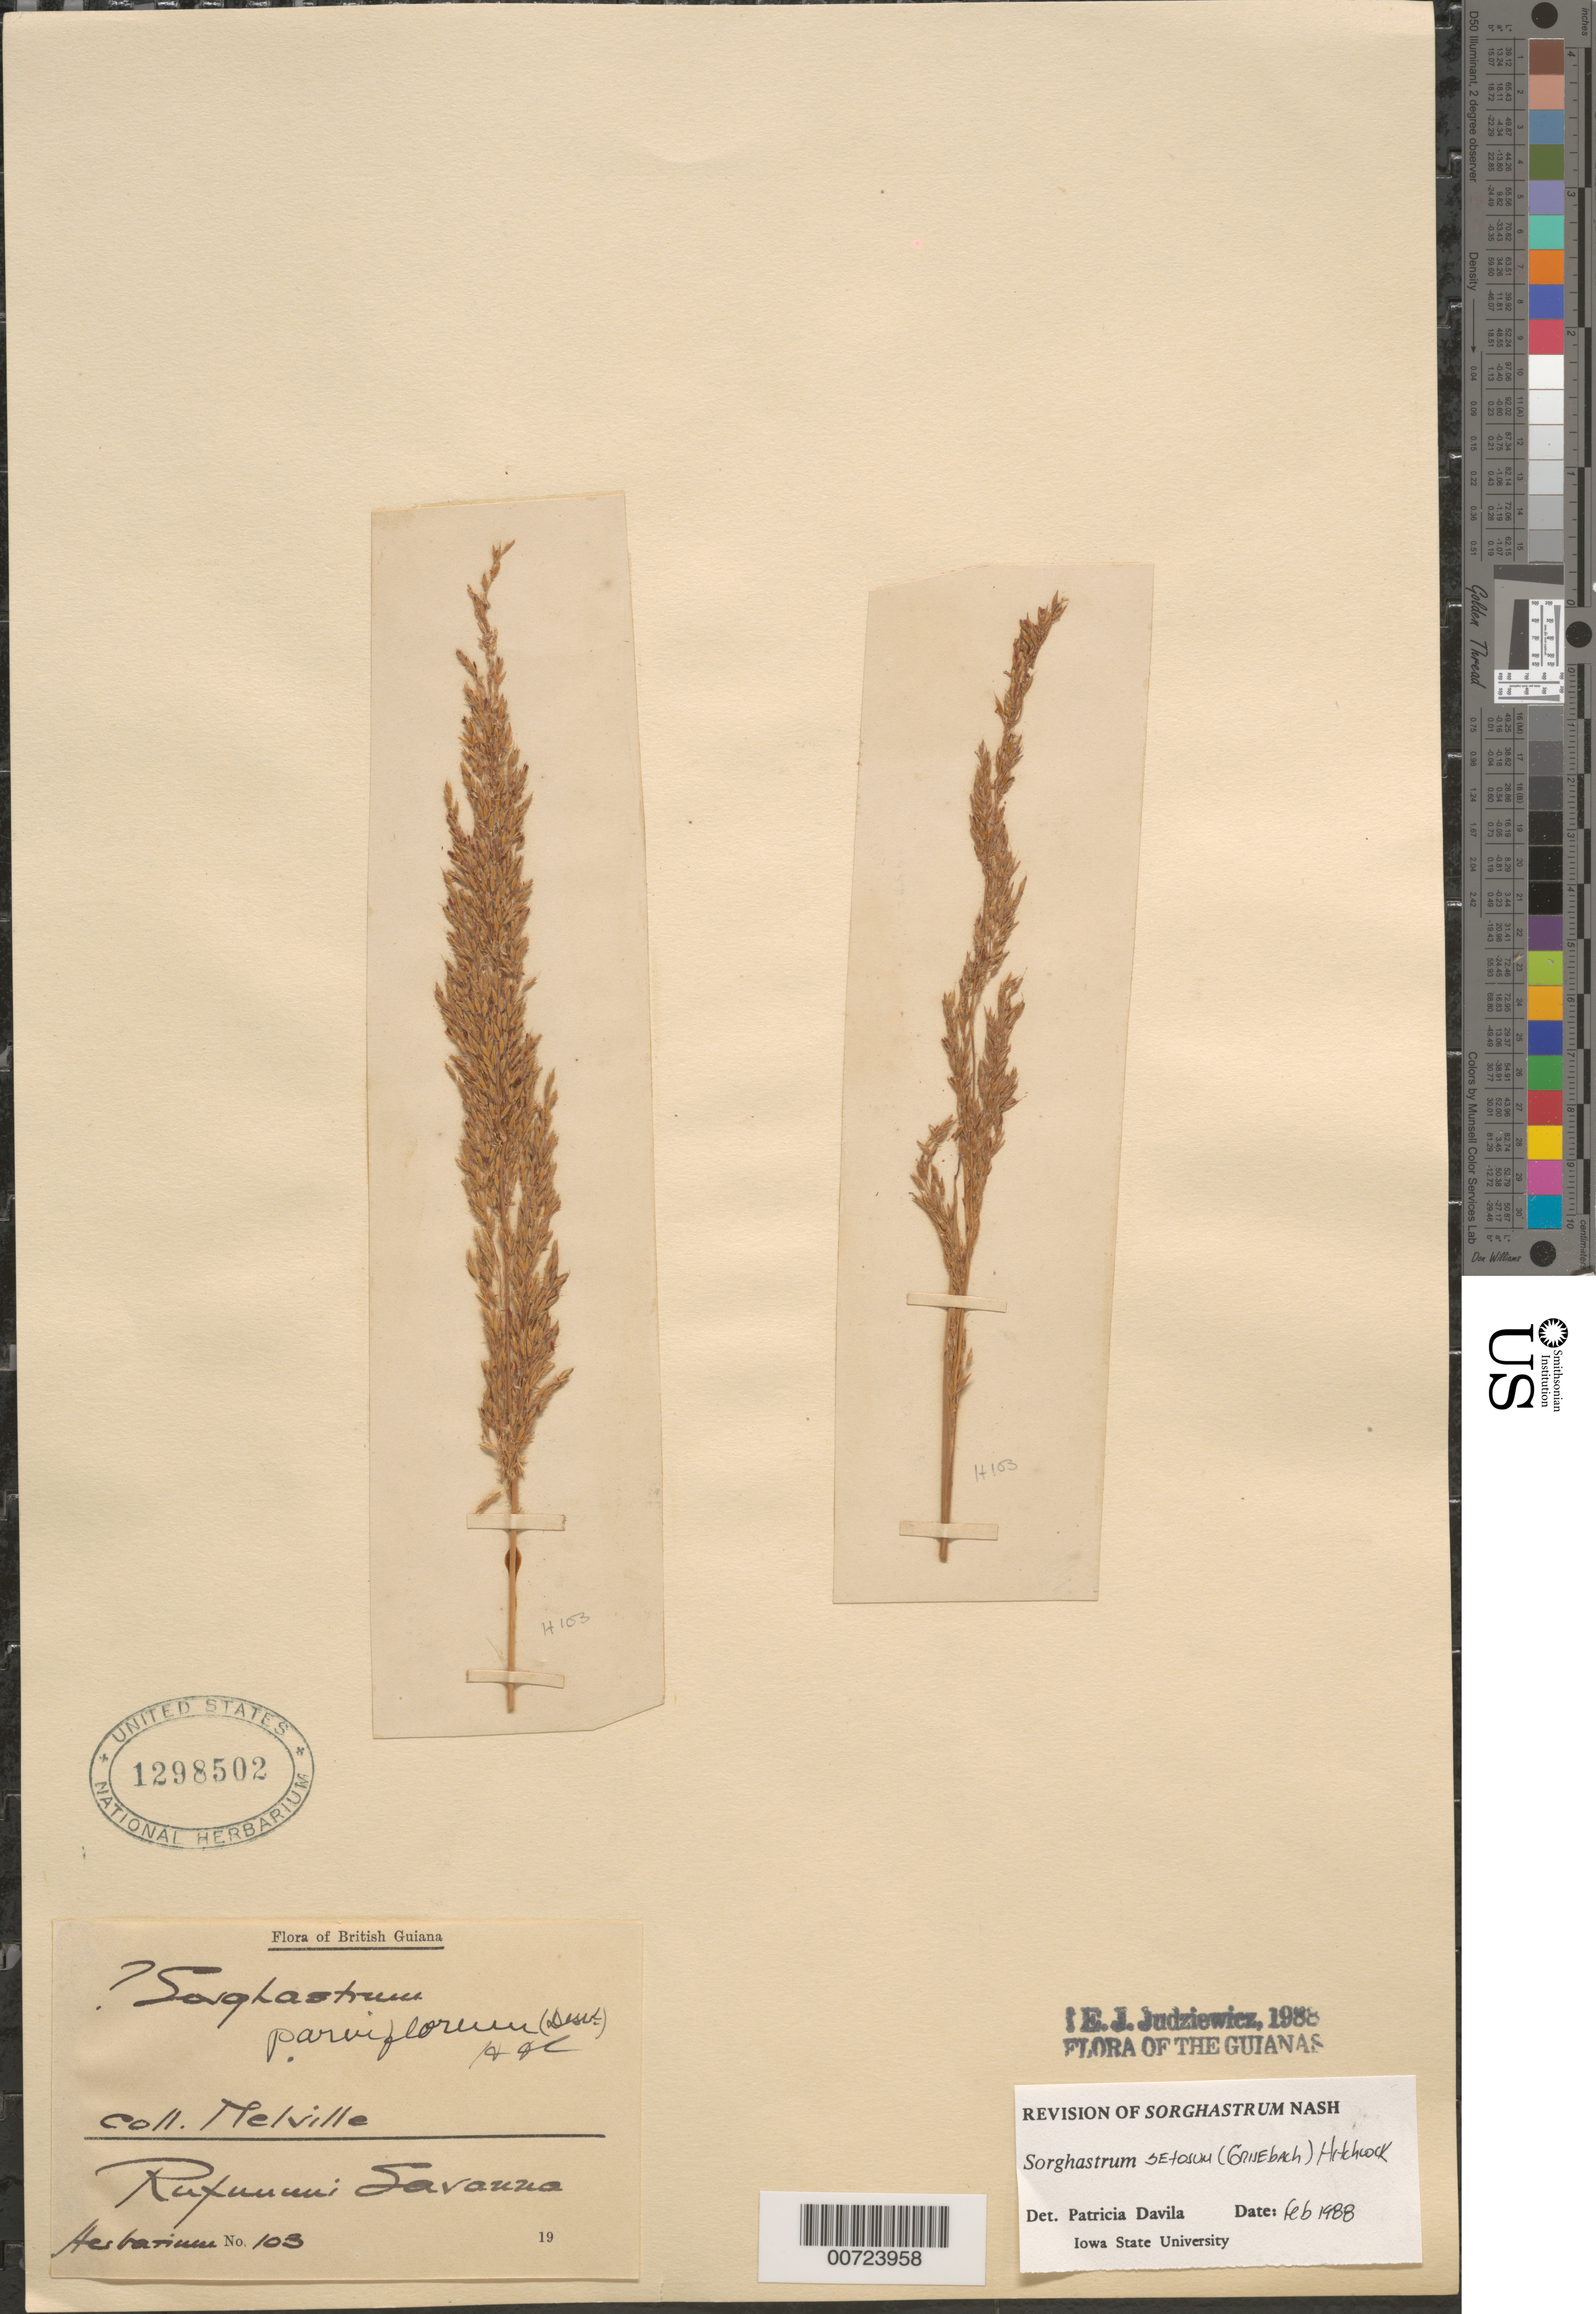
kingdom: Plantae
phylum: Tracheophyta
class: Liliopsida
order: Poales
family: Poaceae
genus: Sorghastrum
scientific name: Sorghastrum setosum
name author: (Griseb.) Hitchc.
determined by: Judziewicz, E. J.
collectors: H. Melville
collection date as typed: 19??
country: Guyana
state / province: U. Takutu-U. Essequibo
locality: Rupununi Savanna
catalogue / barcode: US 1298502